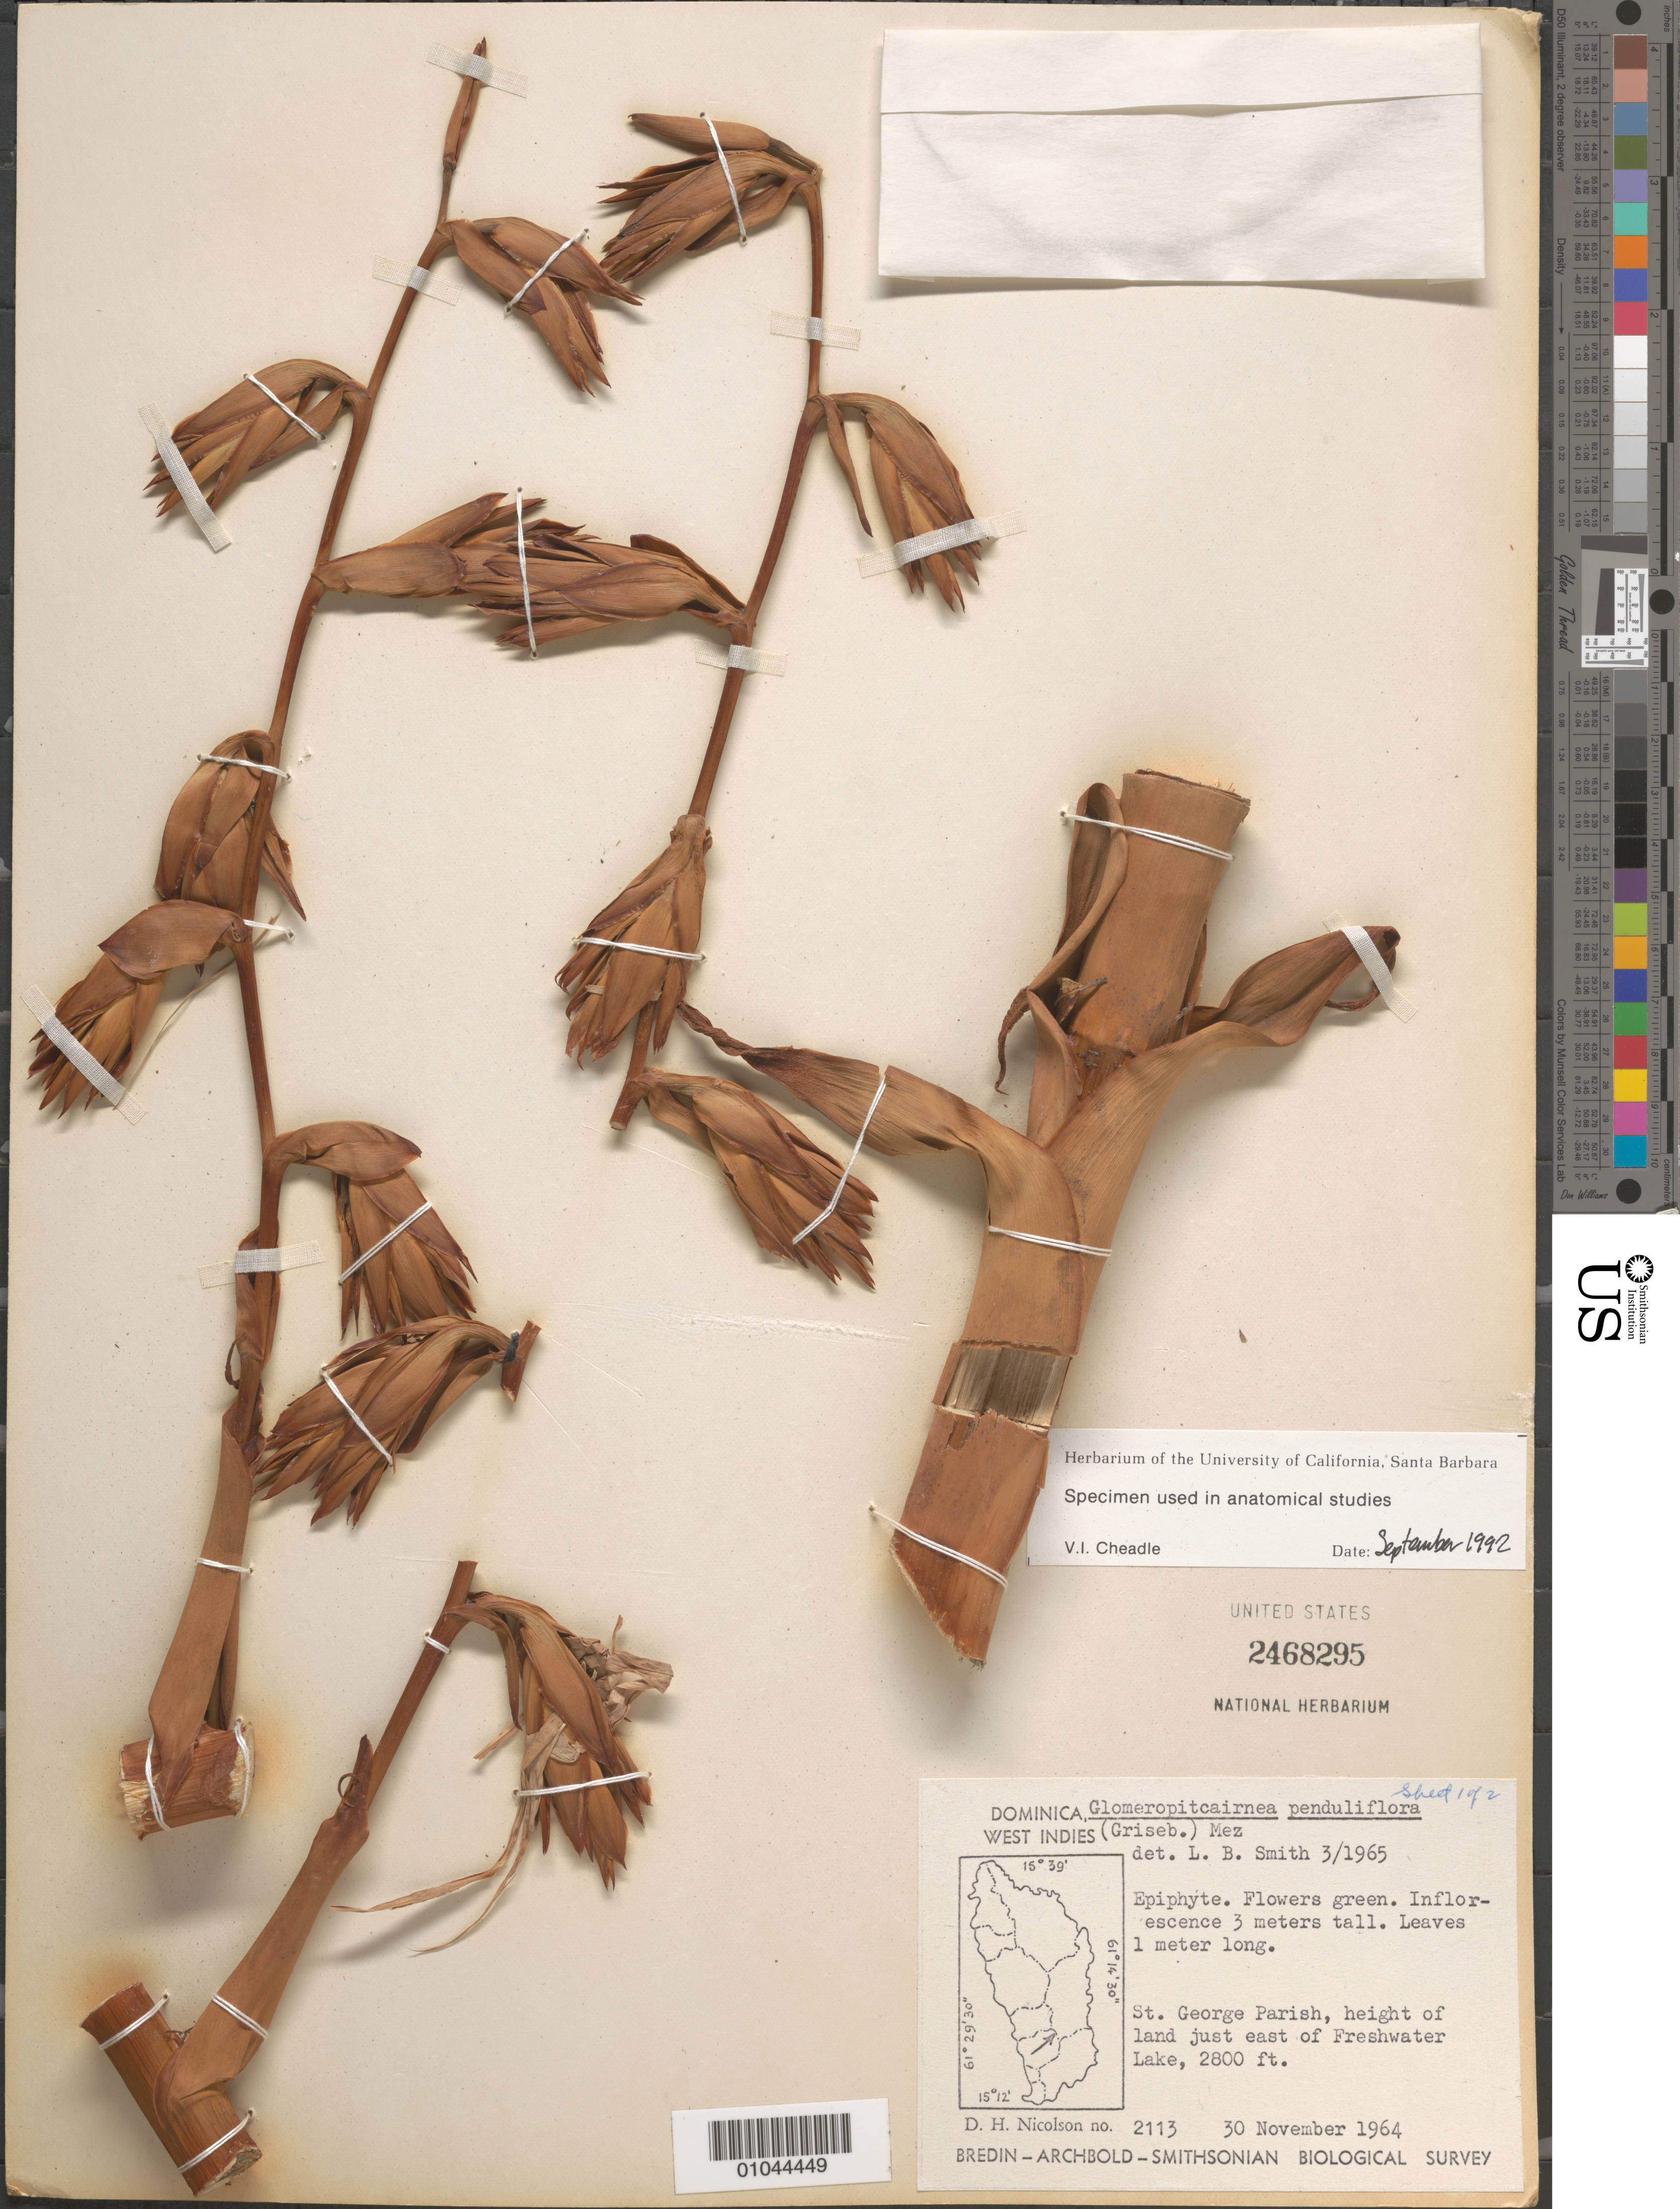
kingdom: Plantae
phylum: Tracheophyta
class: Liliopsida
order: Poales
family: Bromeliaceae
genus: Glomeropitcairnia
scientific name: Glomeropitcairnia penduliflora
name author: (Griseb.) Mez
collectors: D. H. Nicolson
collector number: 2113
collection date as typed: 30 Nov 1964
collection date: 1964-11-30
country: Dominica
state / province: St. George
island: Dominica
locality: St. George Parish, height of land just east of Freshwater Lake.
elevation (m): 853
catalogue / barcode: US 2468295